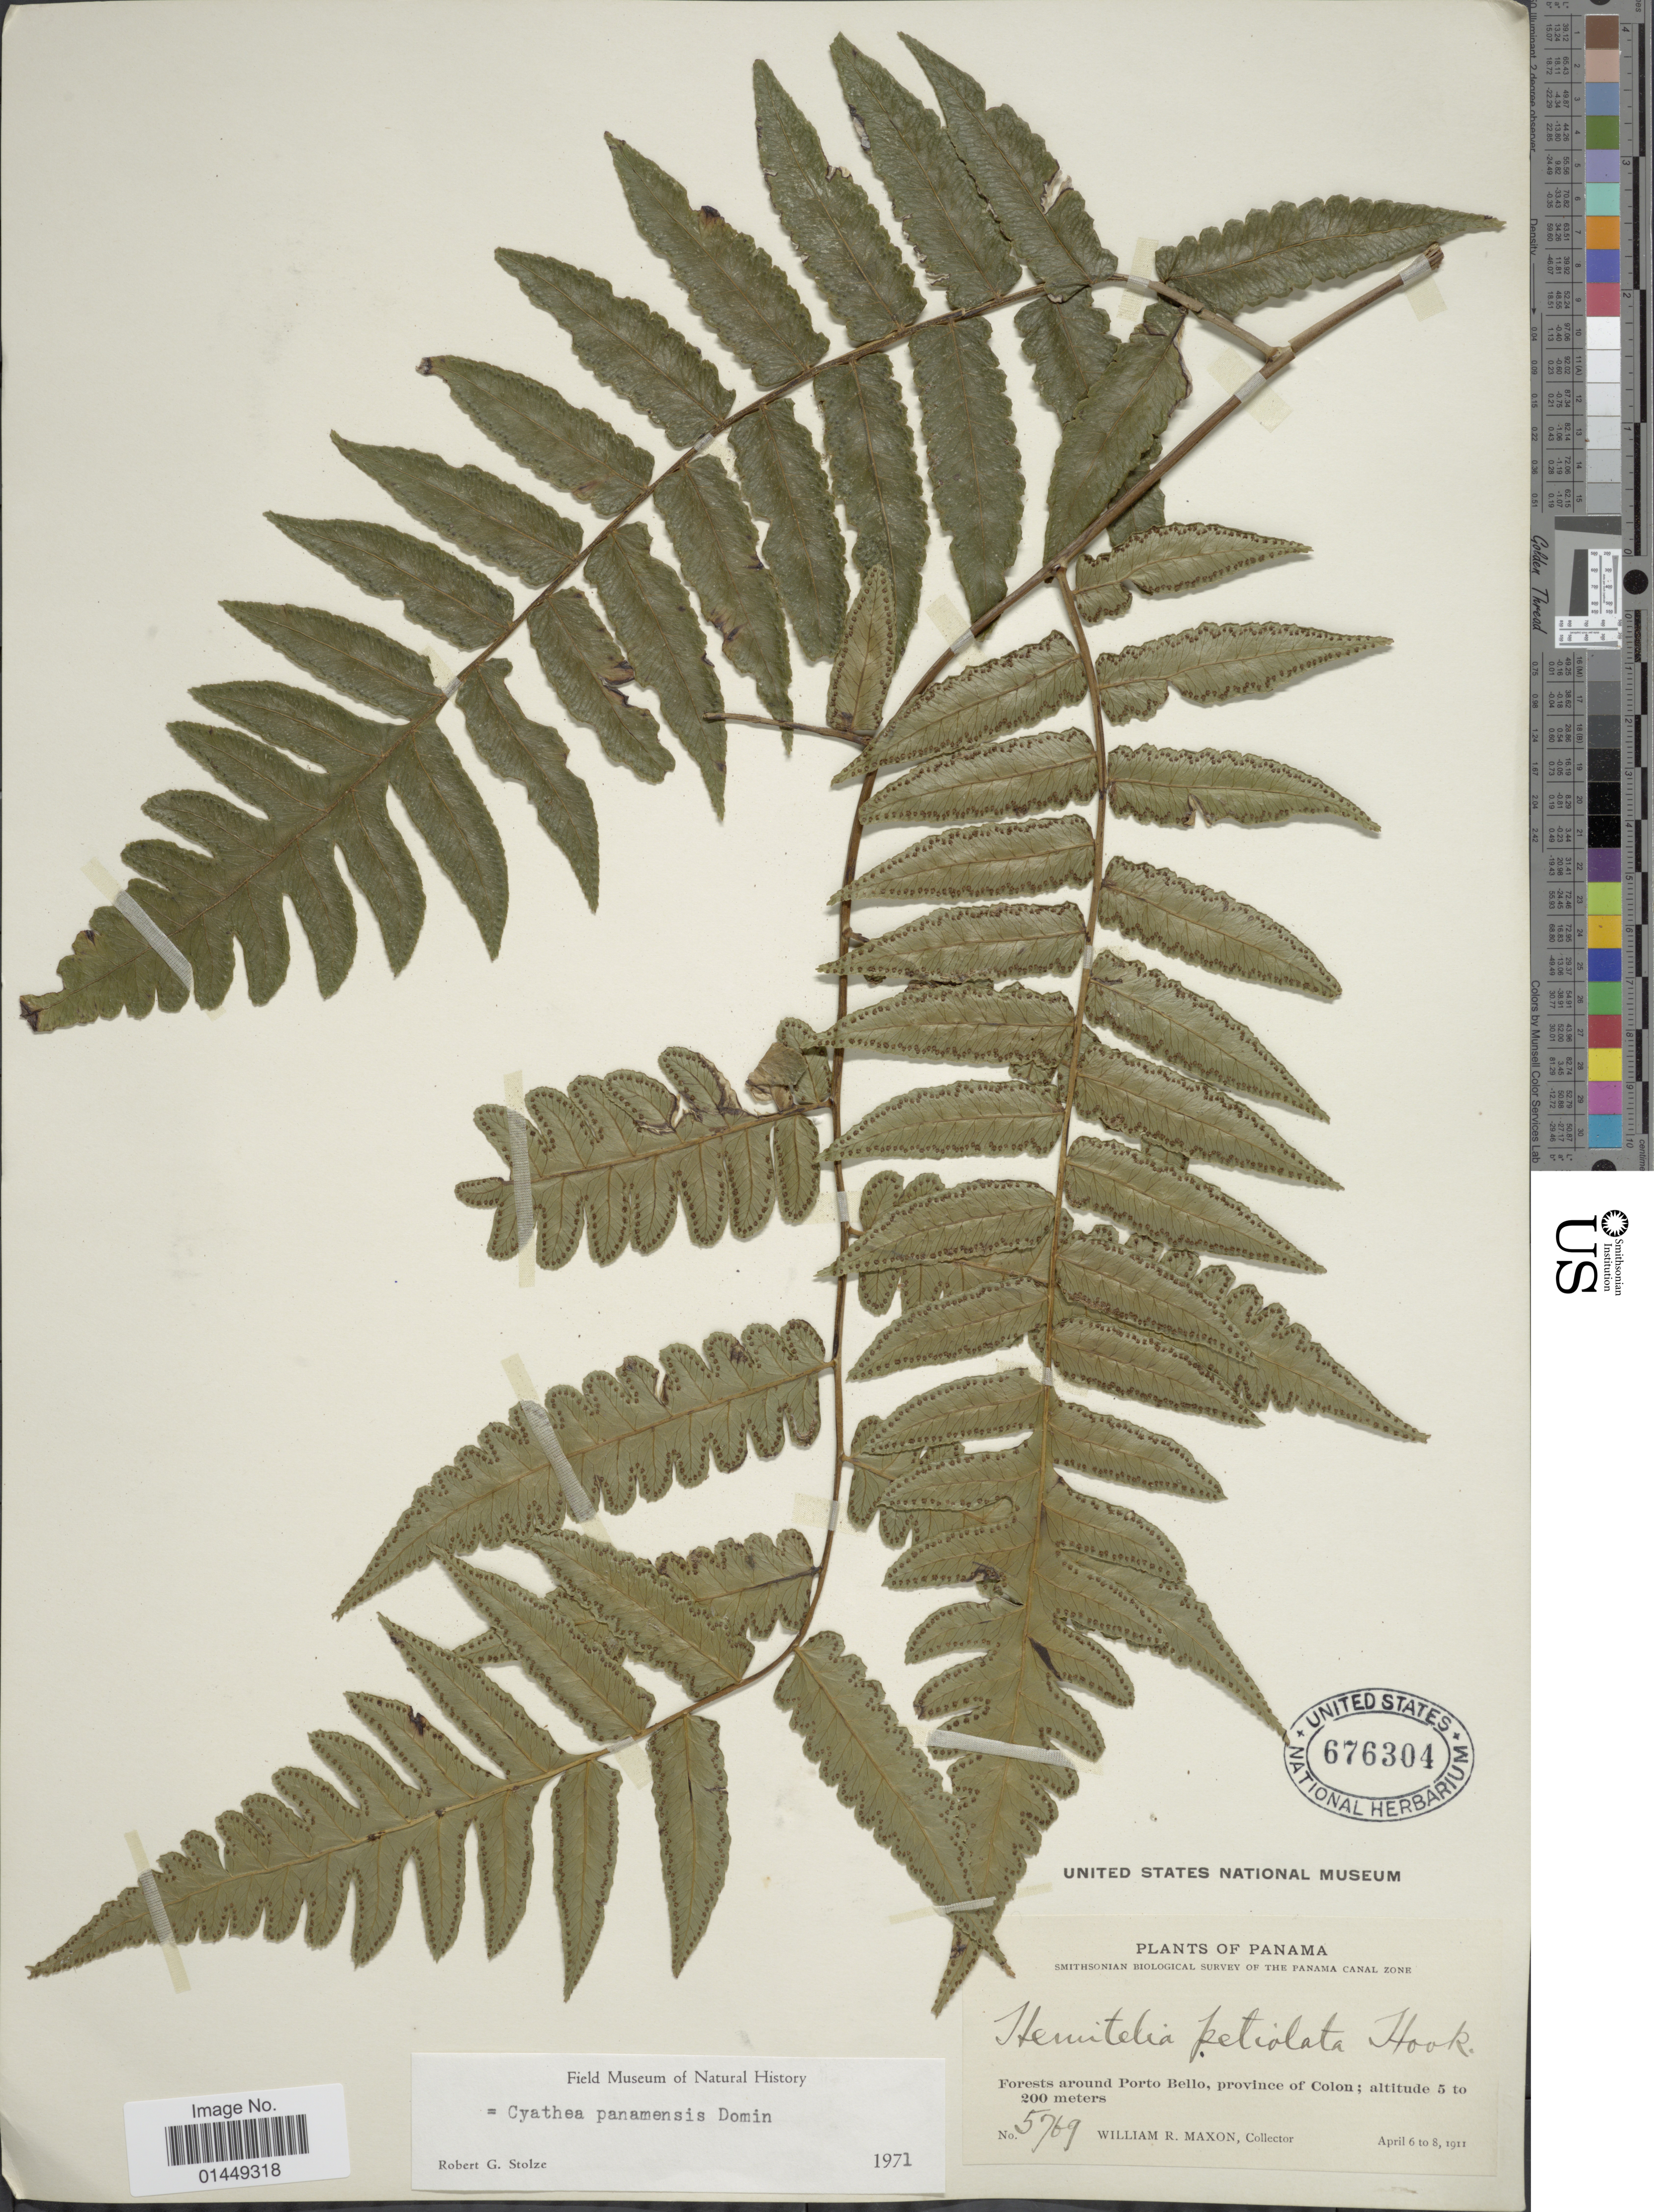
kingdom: Plantae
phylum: Tracheophyta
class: Polypodiopsida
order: Cyatheales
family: Cyatheaceae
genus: Cyathea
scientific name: Cyathea petiolata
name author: (Hook.) R.M. Tryon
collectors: W. R. Maxon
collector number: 5769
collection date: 1911-04-06/1911-04-08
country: Panama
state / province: Colón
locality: Forests around Porto Bello, province of Colon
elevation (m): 5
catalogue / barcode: US 676304